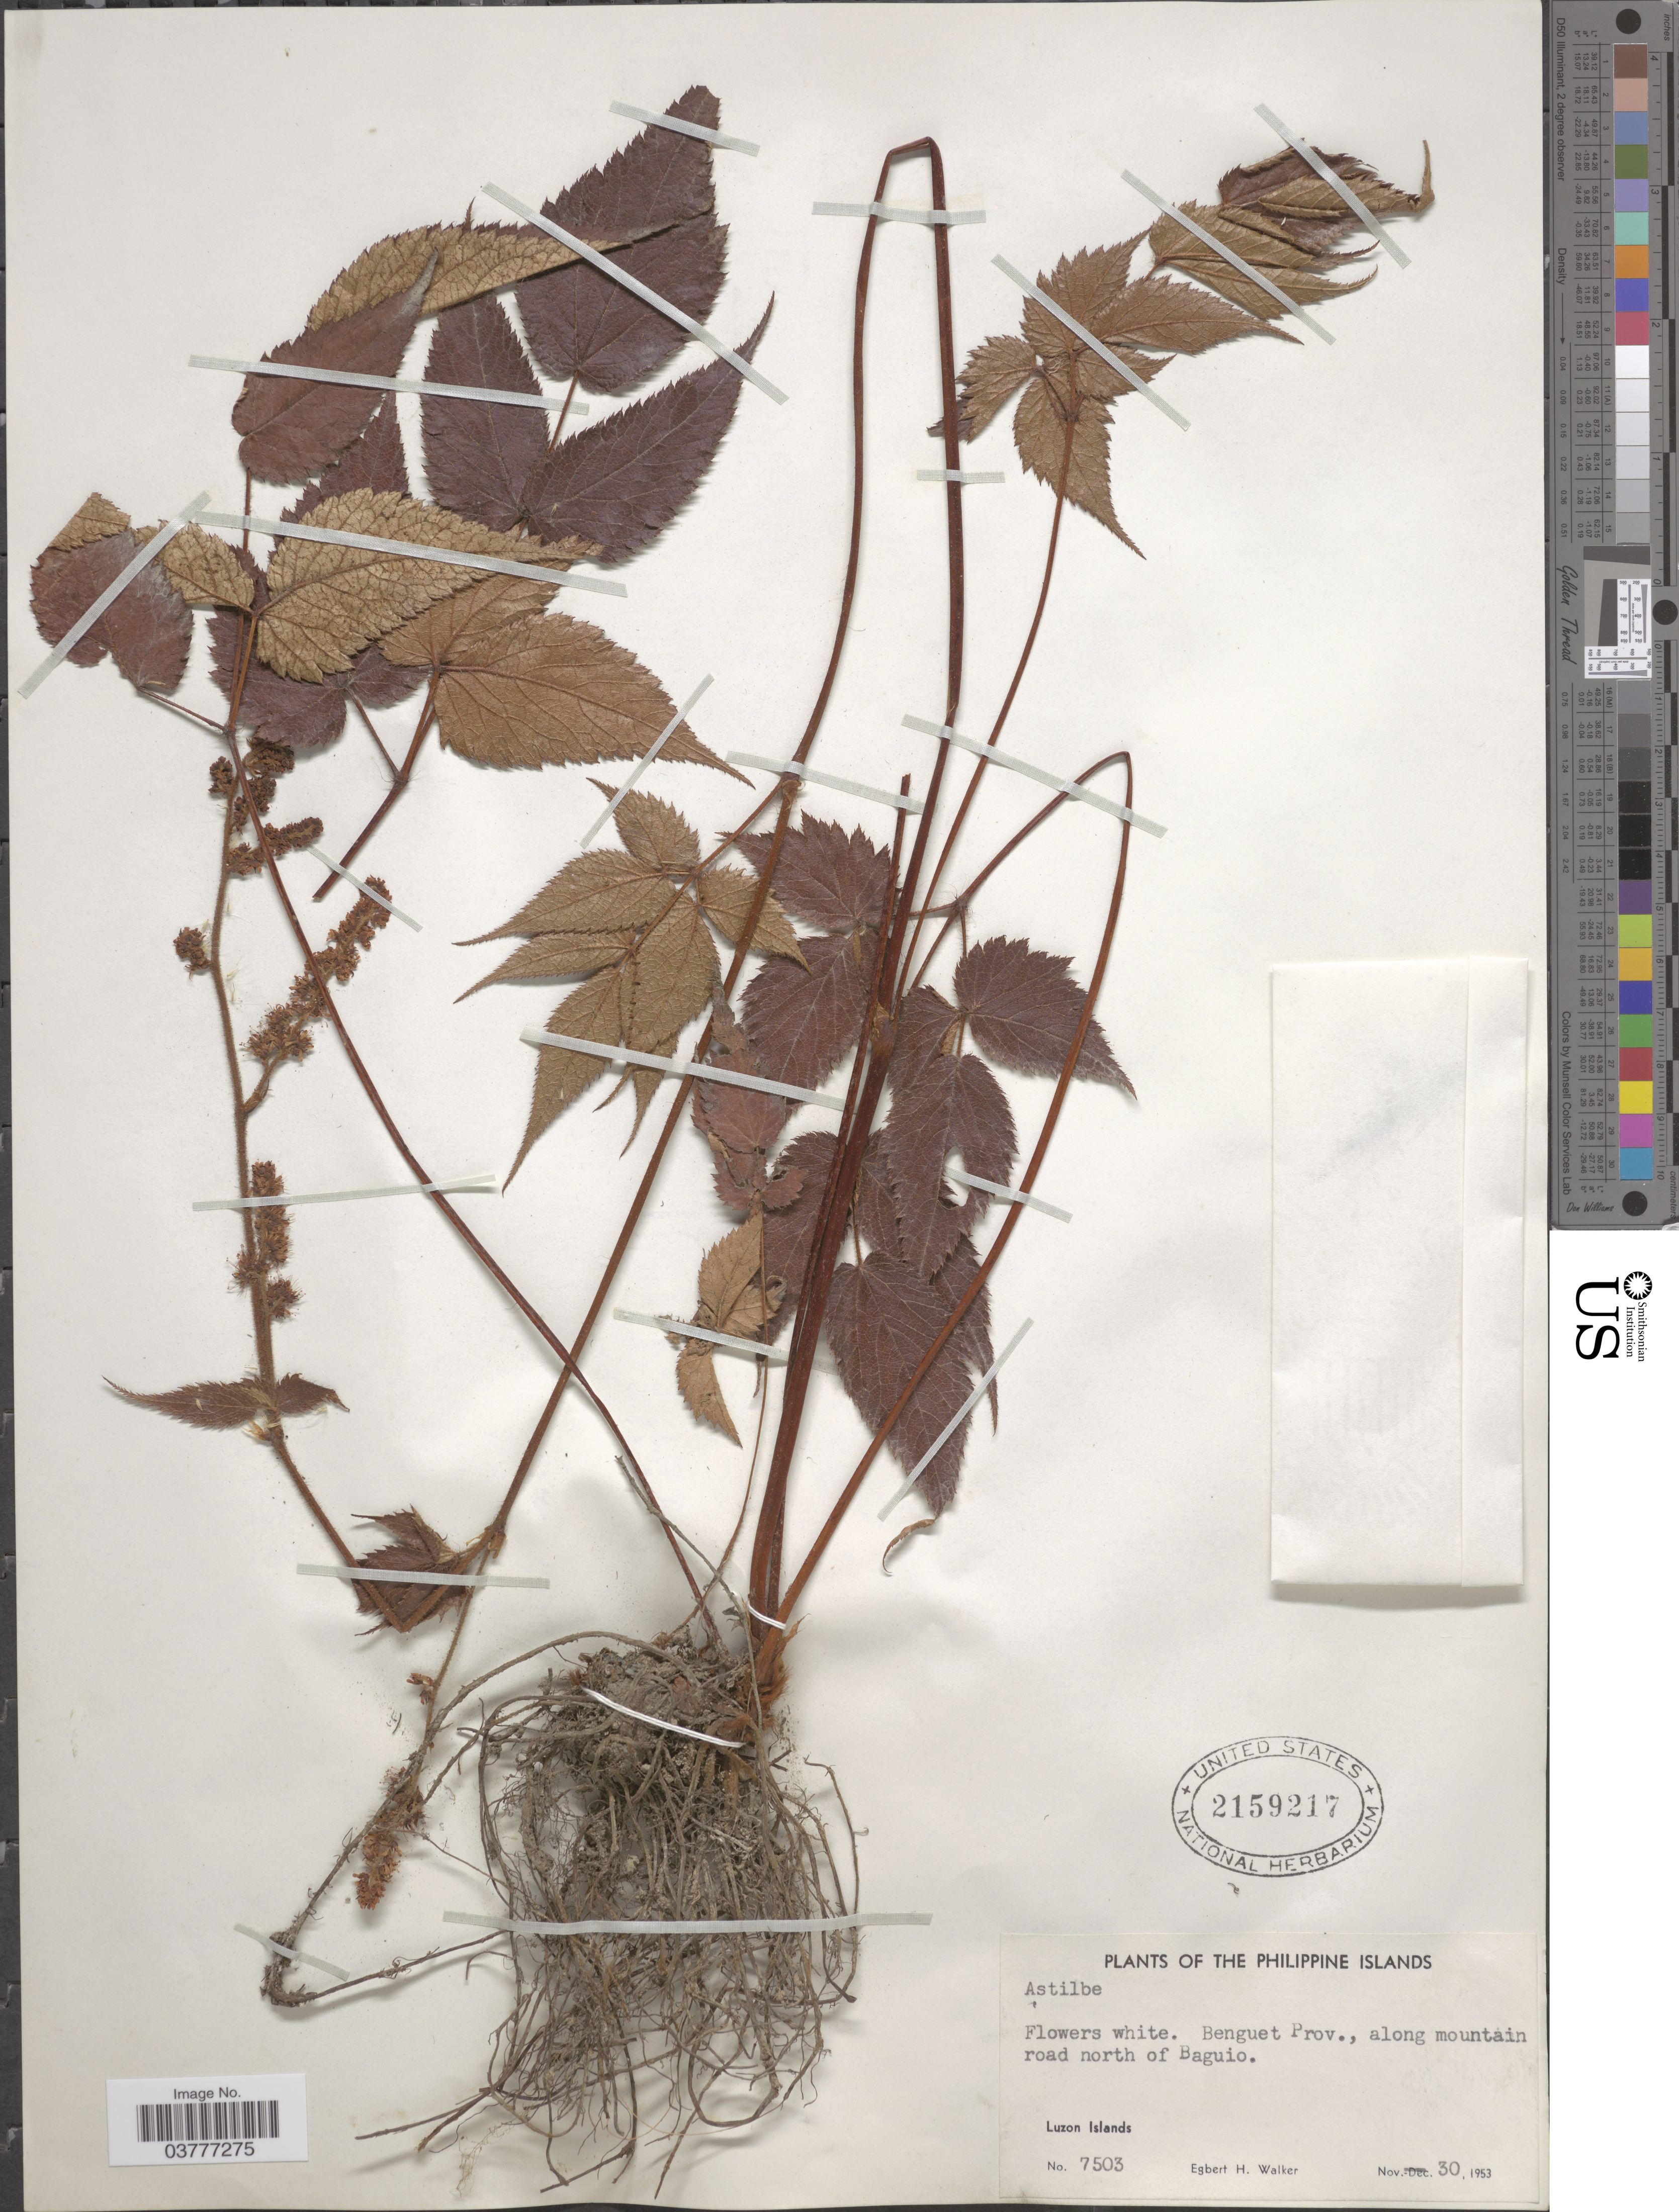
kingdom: Plantae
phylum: Tracheophyta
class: Magnoliopsida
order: Saxifragales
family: Saxifragaceae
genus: Astilbe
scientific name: Astilbe philippinensis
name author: A. Henry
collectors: E. H. Walker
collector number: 7503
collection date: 1953-11-30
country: Philippines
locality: The Philippine Islands. Benguet Prov., along mountain road north of Baguio. Luzon Islands.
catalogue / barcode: US 2159217